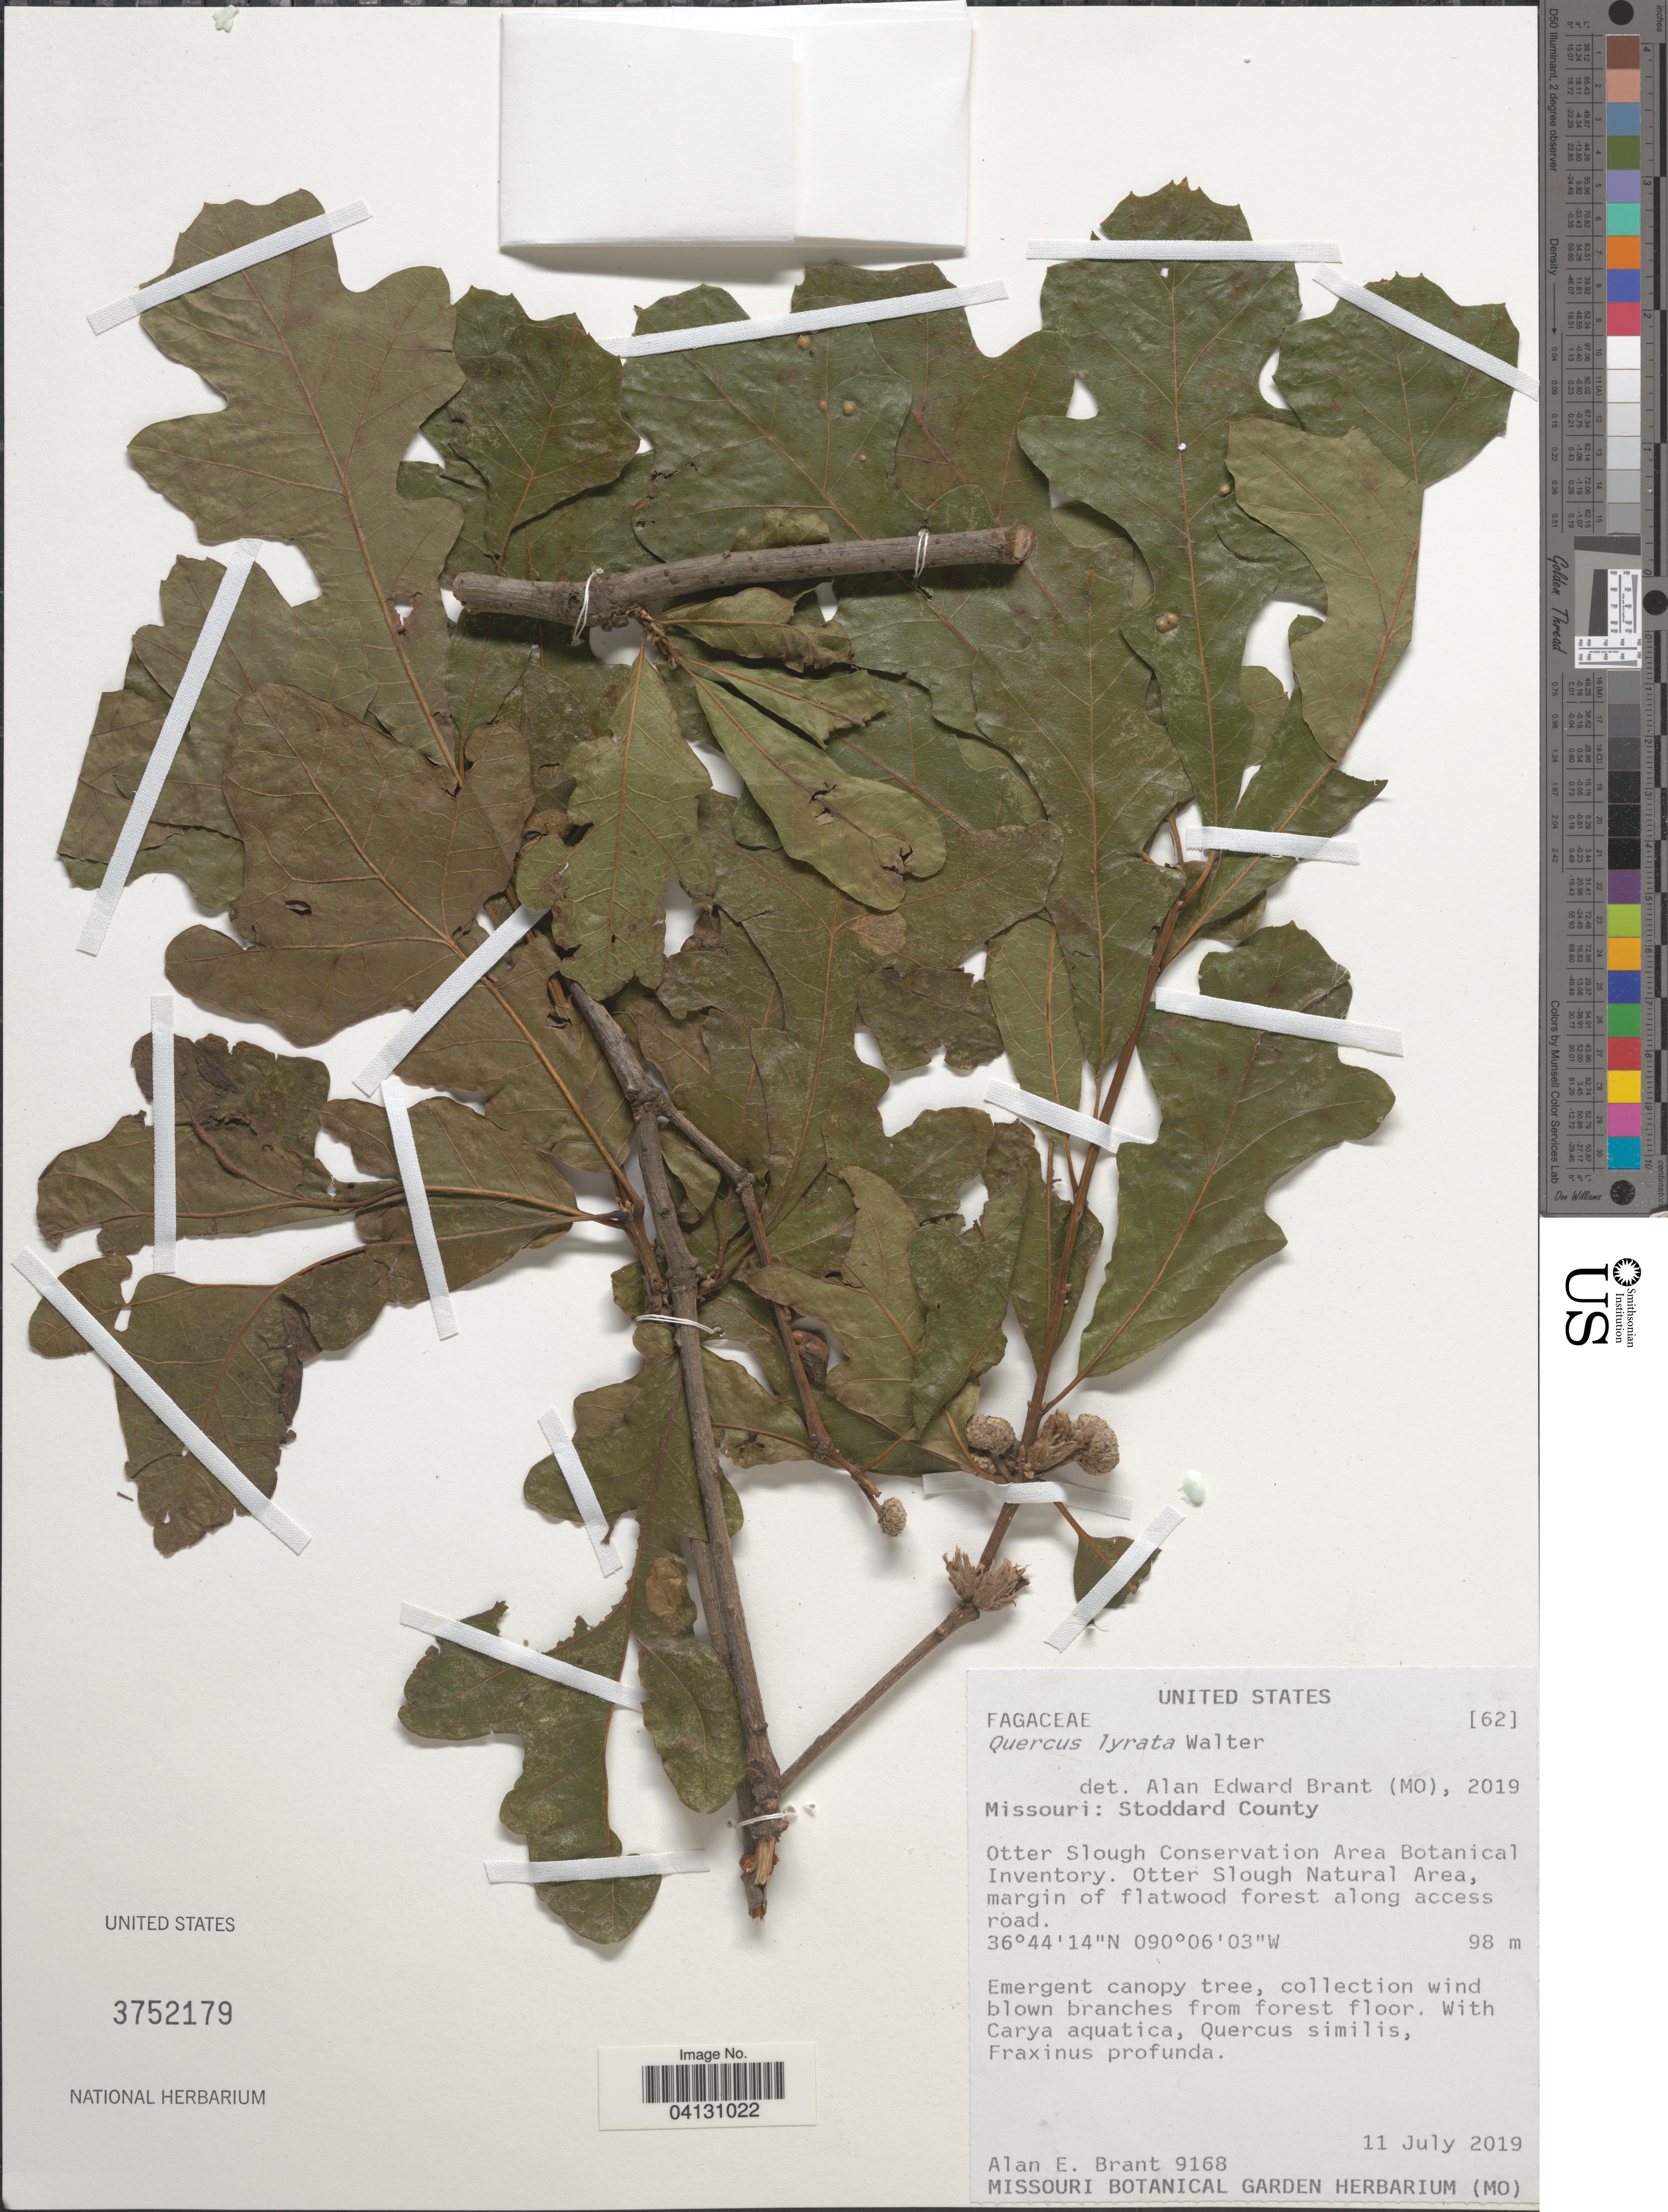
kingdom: Plantae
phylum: Tracheophyta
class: Magnoliopsida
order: Fagales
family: Fagaceae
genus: Quercus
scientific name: Quercus lyrata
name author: Walter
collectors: A. Brant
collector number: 9168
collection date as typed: Transcribed d/m/y: 11/7/2019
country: United States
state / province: Missouri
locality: Stoddard County. Otter Slough Conservation Area Botanical Inventory. Otter Slough Natural Area, margin of flatwood forest along access road.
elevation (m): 98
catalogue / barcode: US 3752179